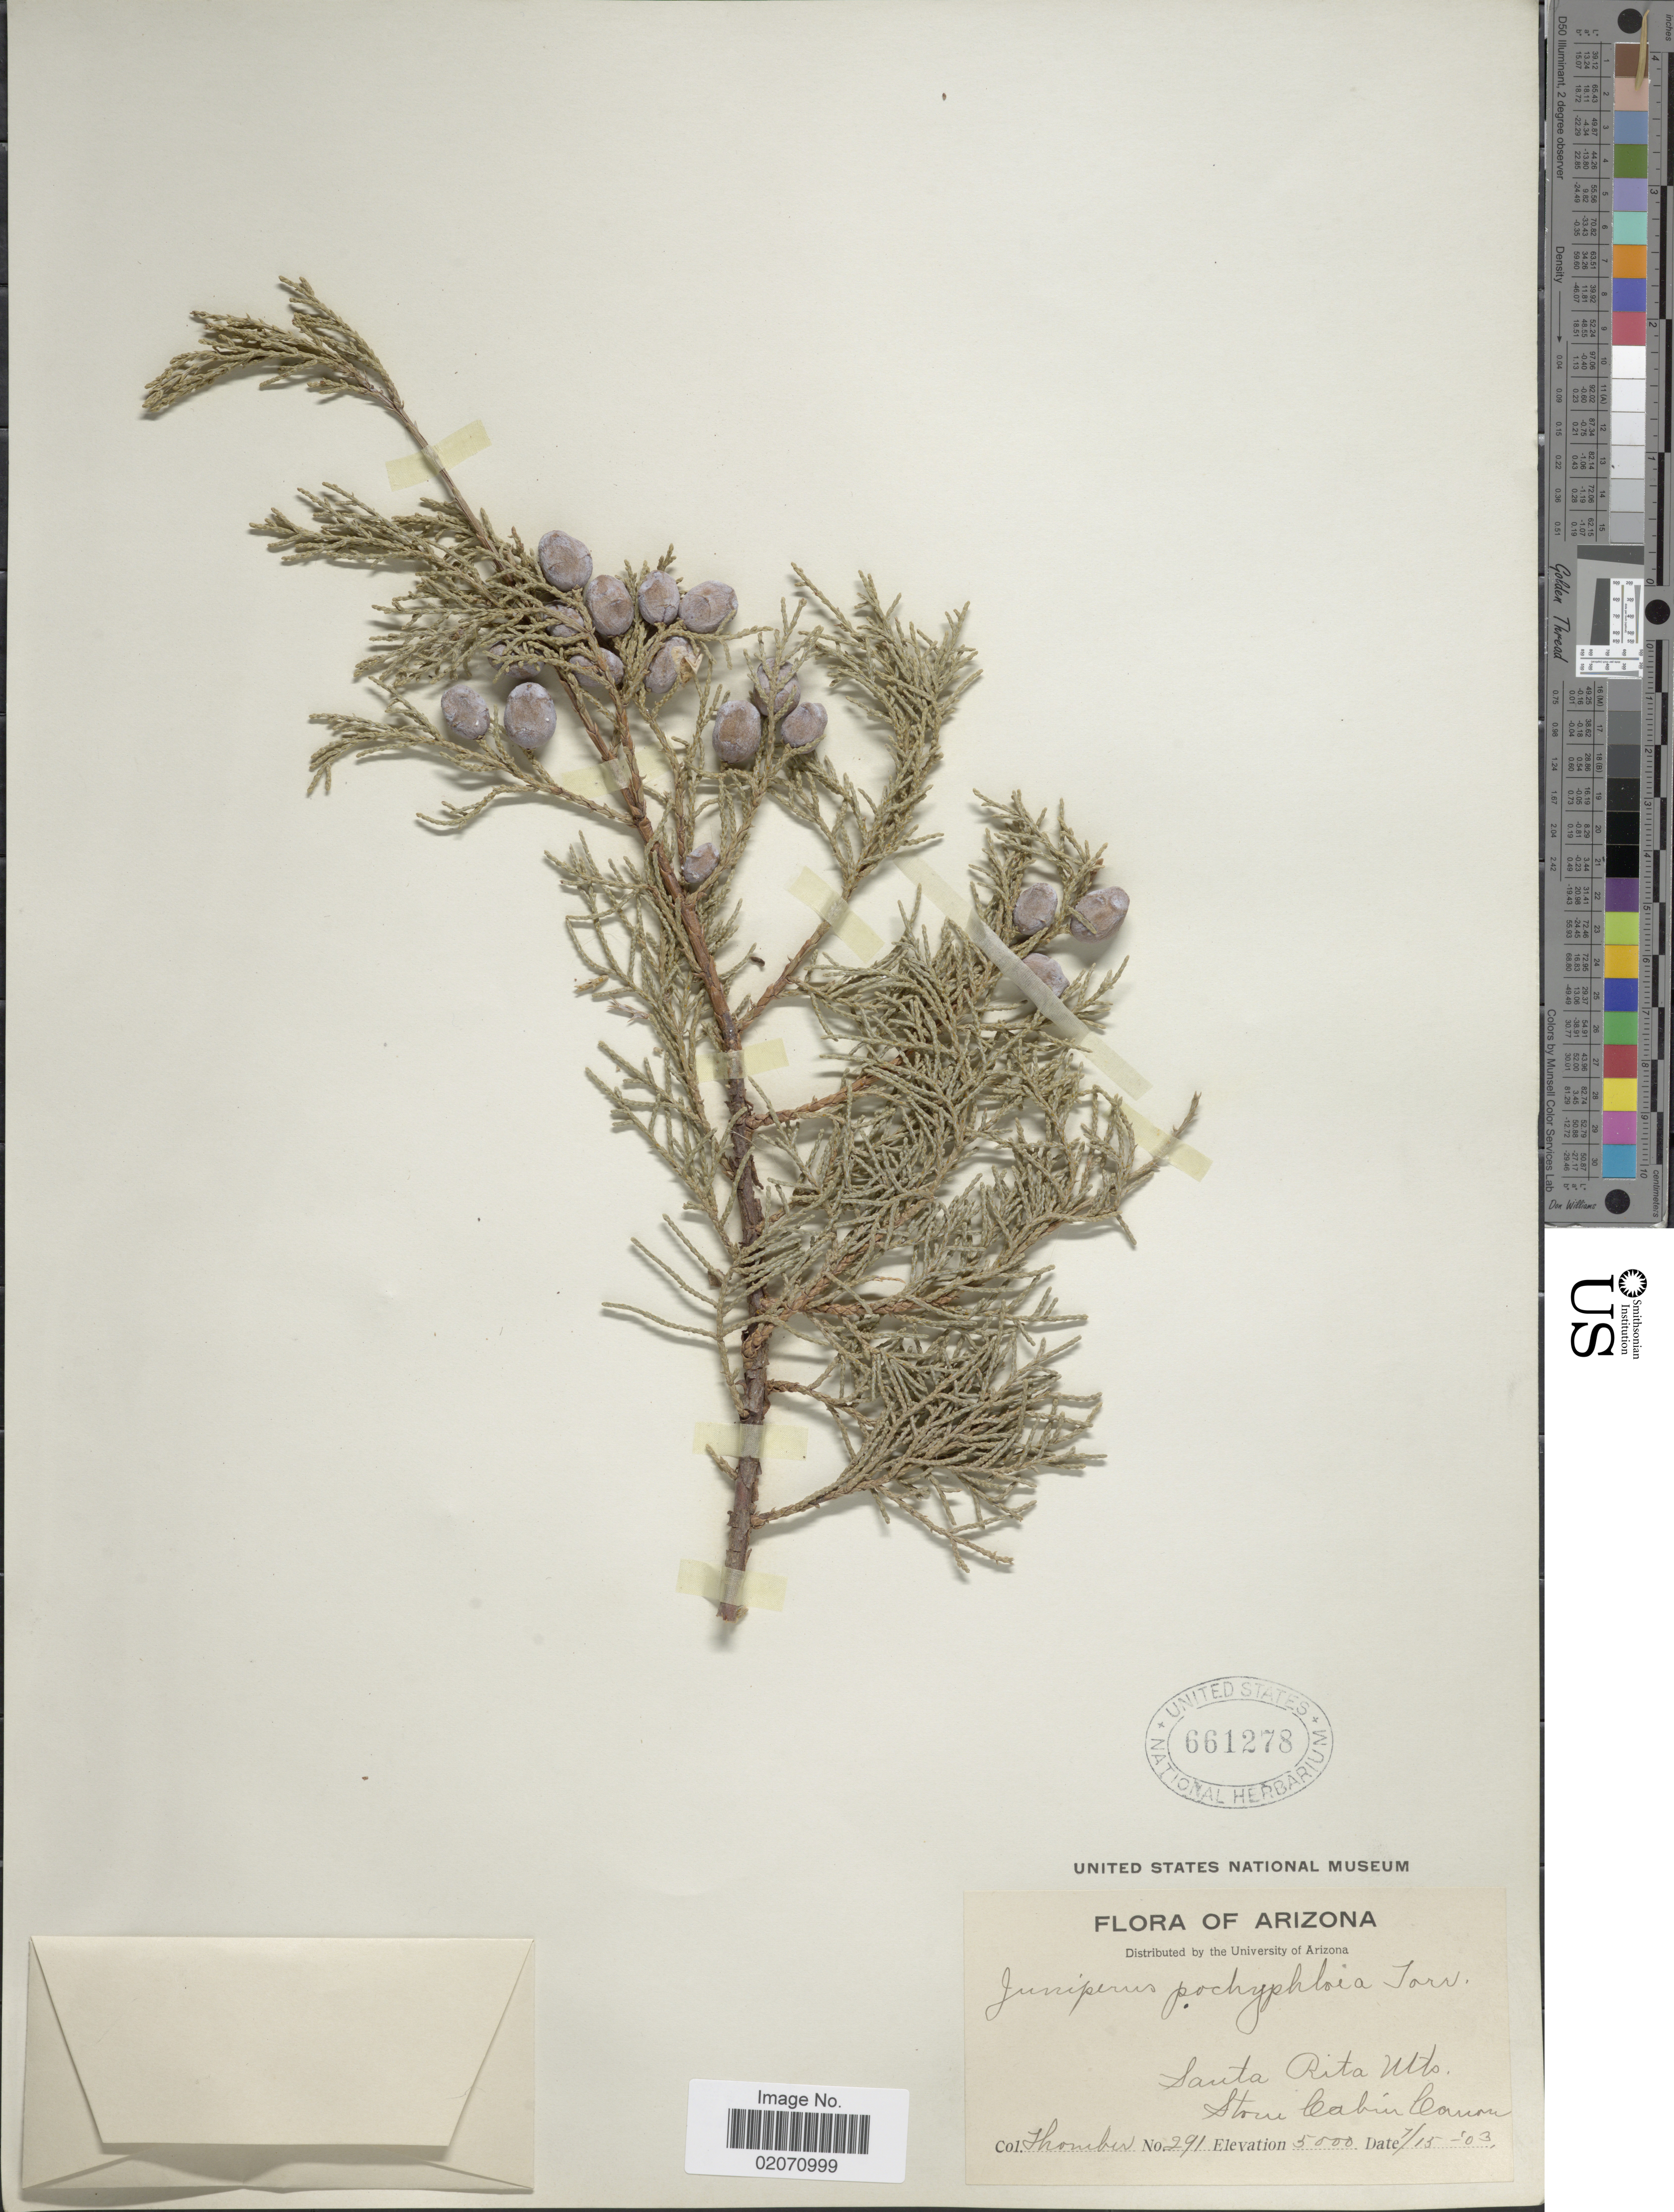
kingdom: Plantae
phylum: Tracheophyta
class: Pinopsida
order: Pinales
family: Cupressaceae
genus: Juniperus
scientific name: Juniperus deppeana var. pachyphlaea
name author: (Torr.) Martínez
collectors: J. Thornber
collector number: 291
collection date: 1903-07-15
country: United States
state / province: Arizona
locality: Santa Rita Mts. Stone Cabin Canon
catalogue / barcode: US 661278